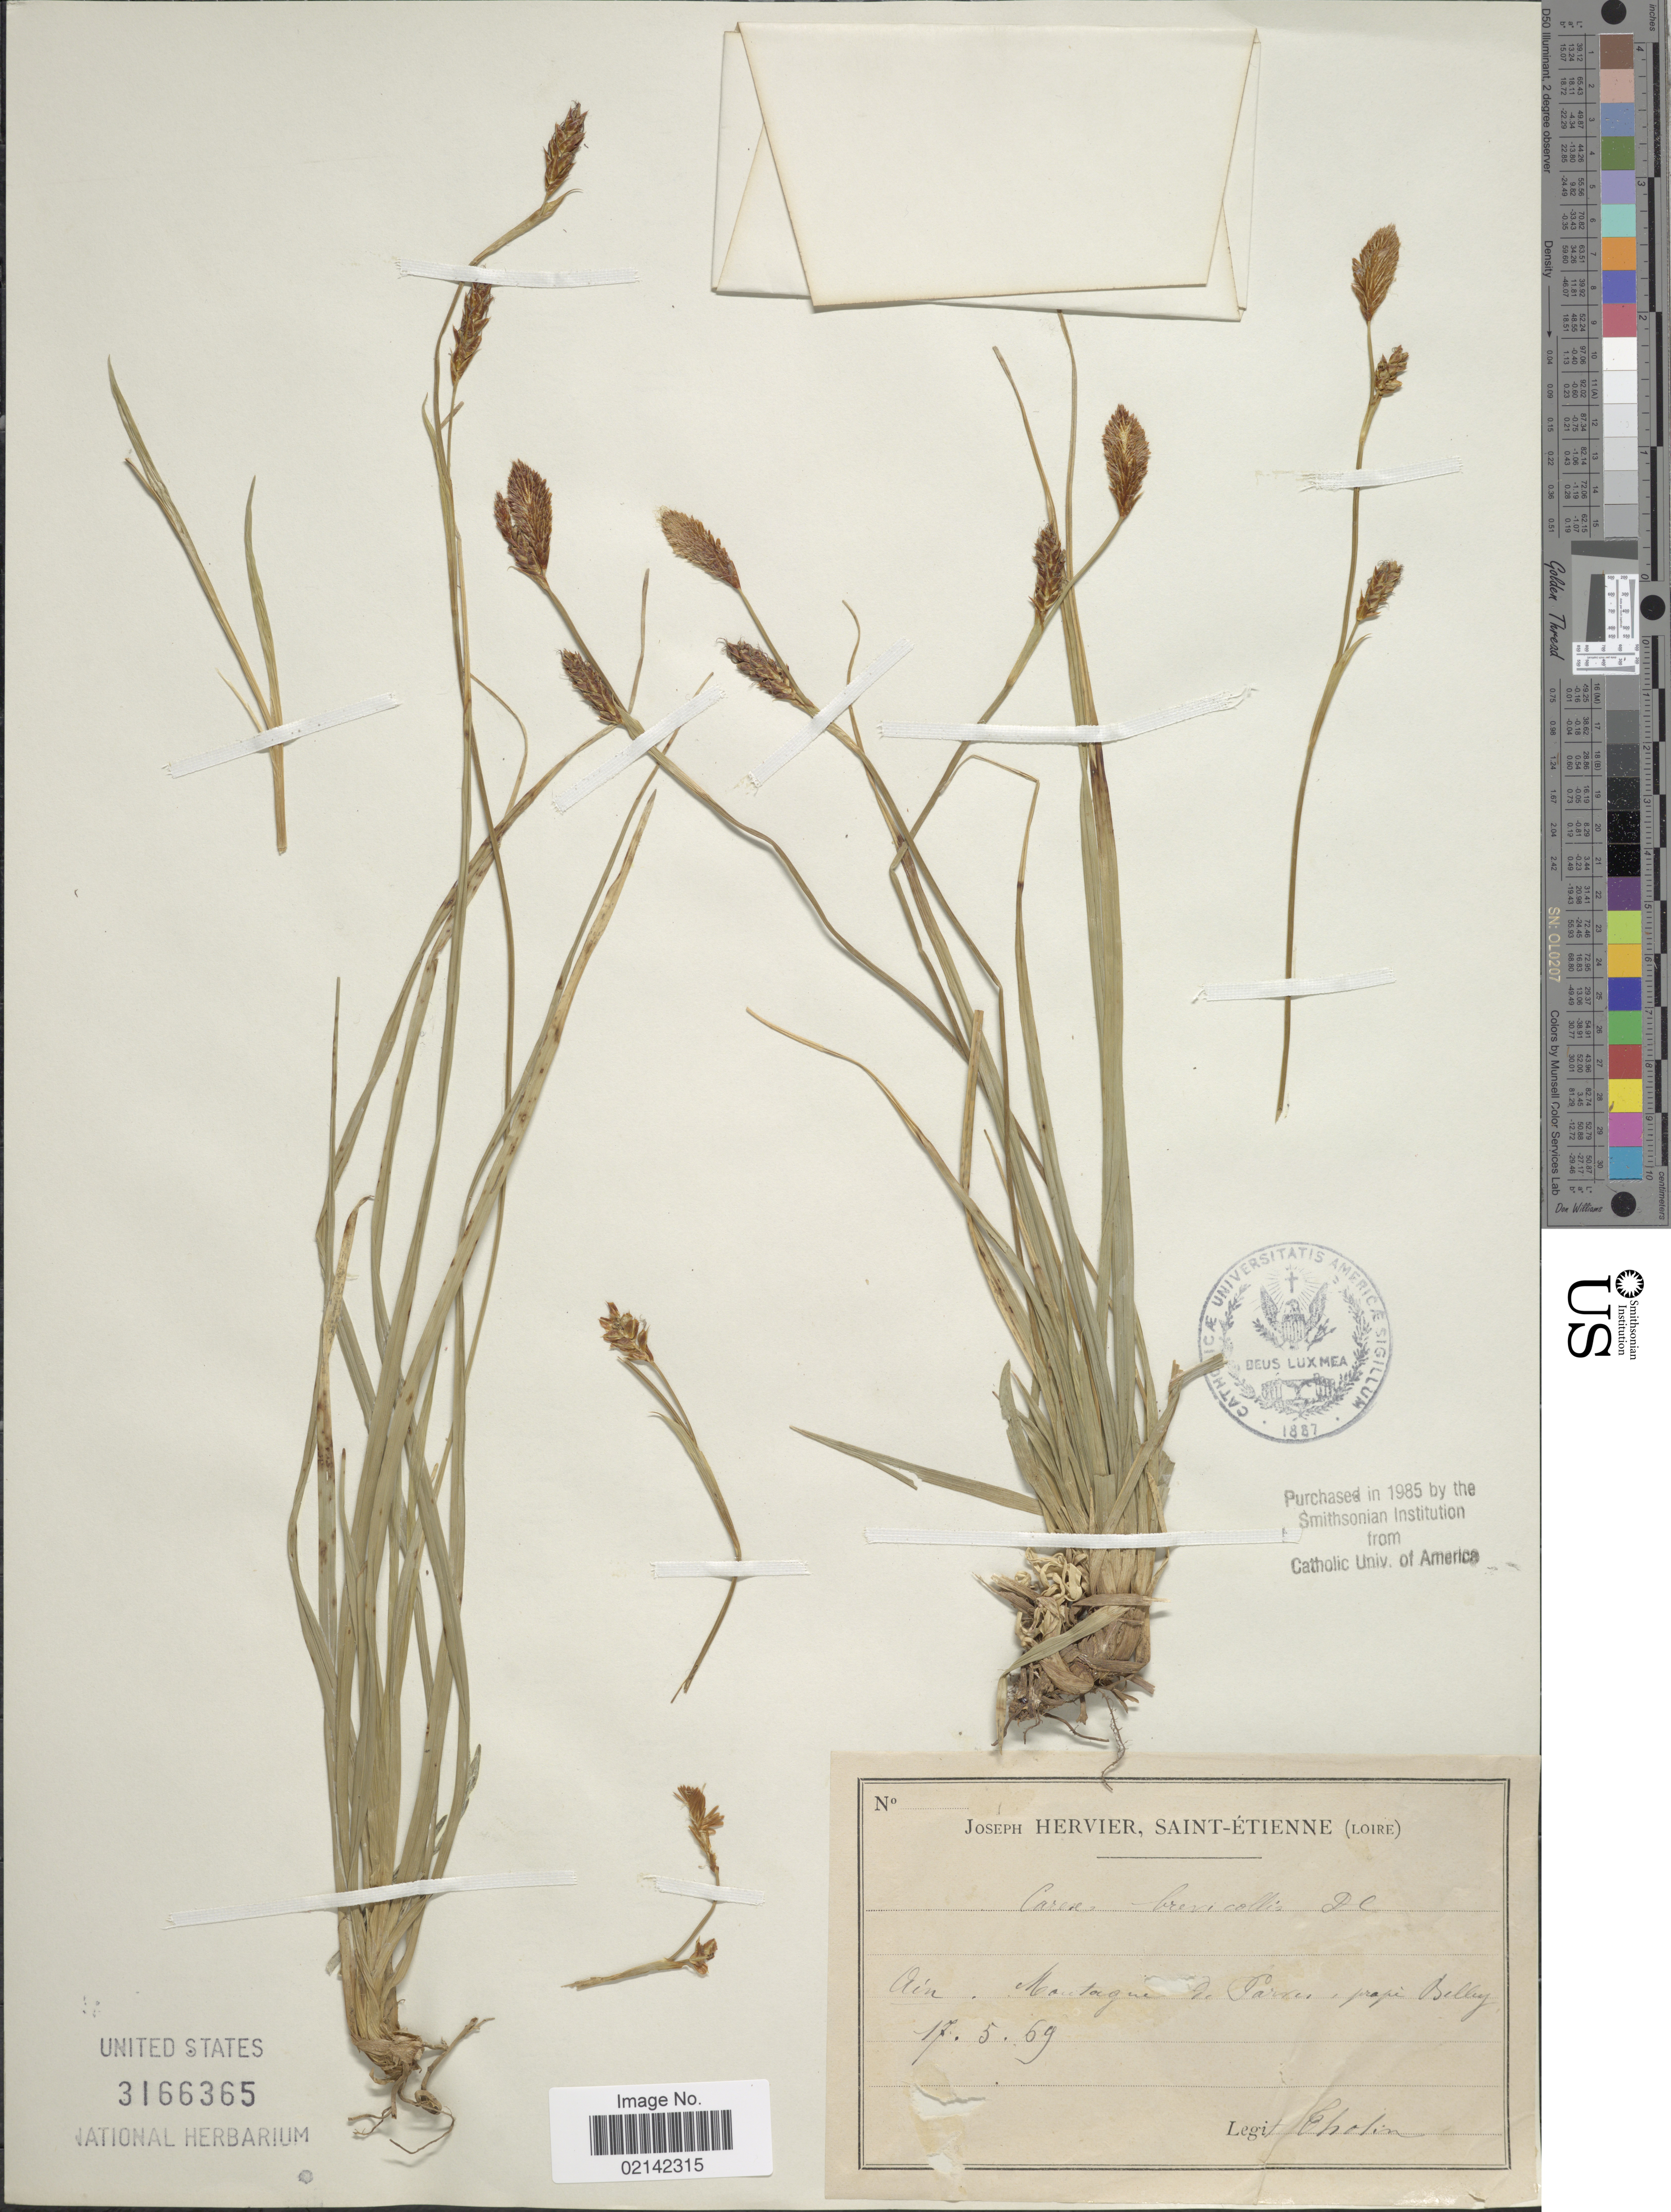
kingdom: Plantae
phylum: Tracheophyta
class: Liliopsida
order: Poales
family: Cyperaceae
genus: Carex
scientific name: Carex brevicollis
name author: DC.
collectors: Cholin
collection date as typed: Transcribed d/m/y: 17/5/69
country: France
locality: Ain, Montagne de Garden, prope Belley [interpreted]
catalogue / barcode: US 3166365